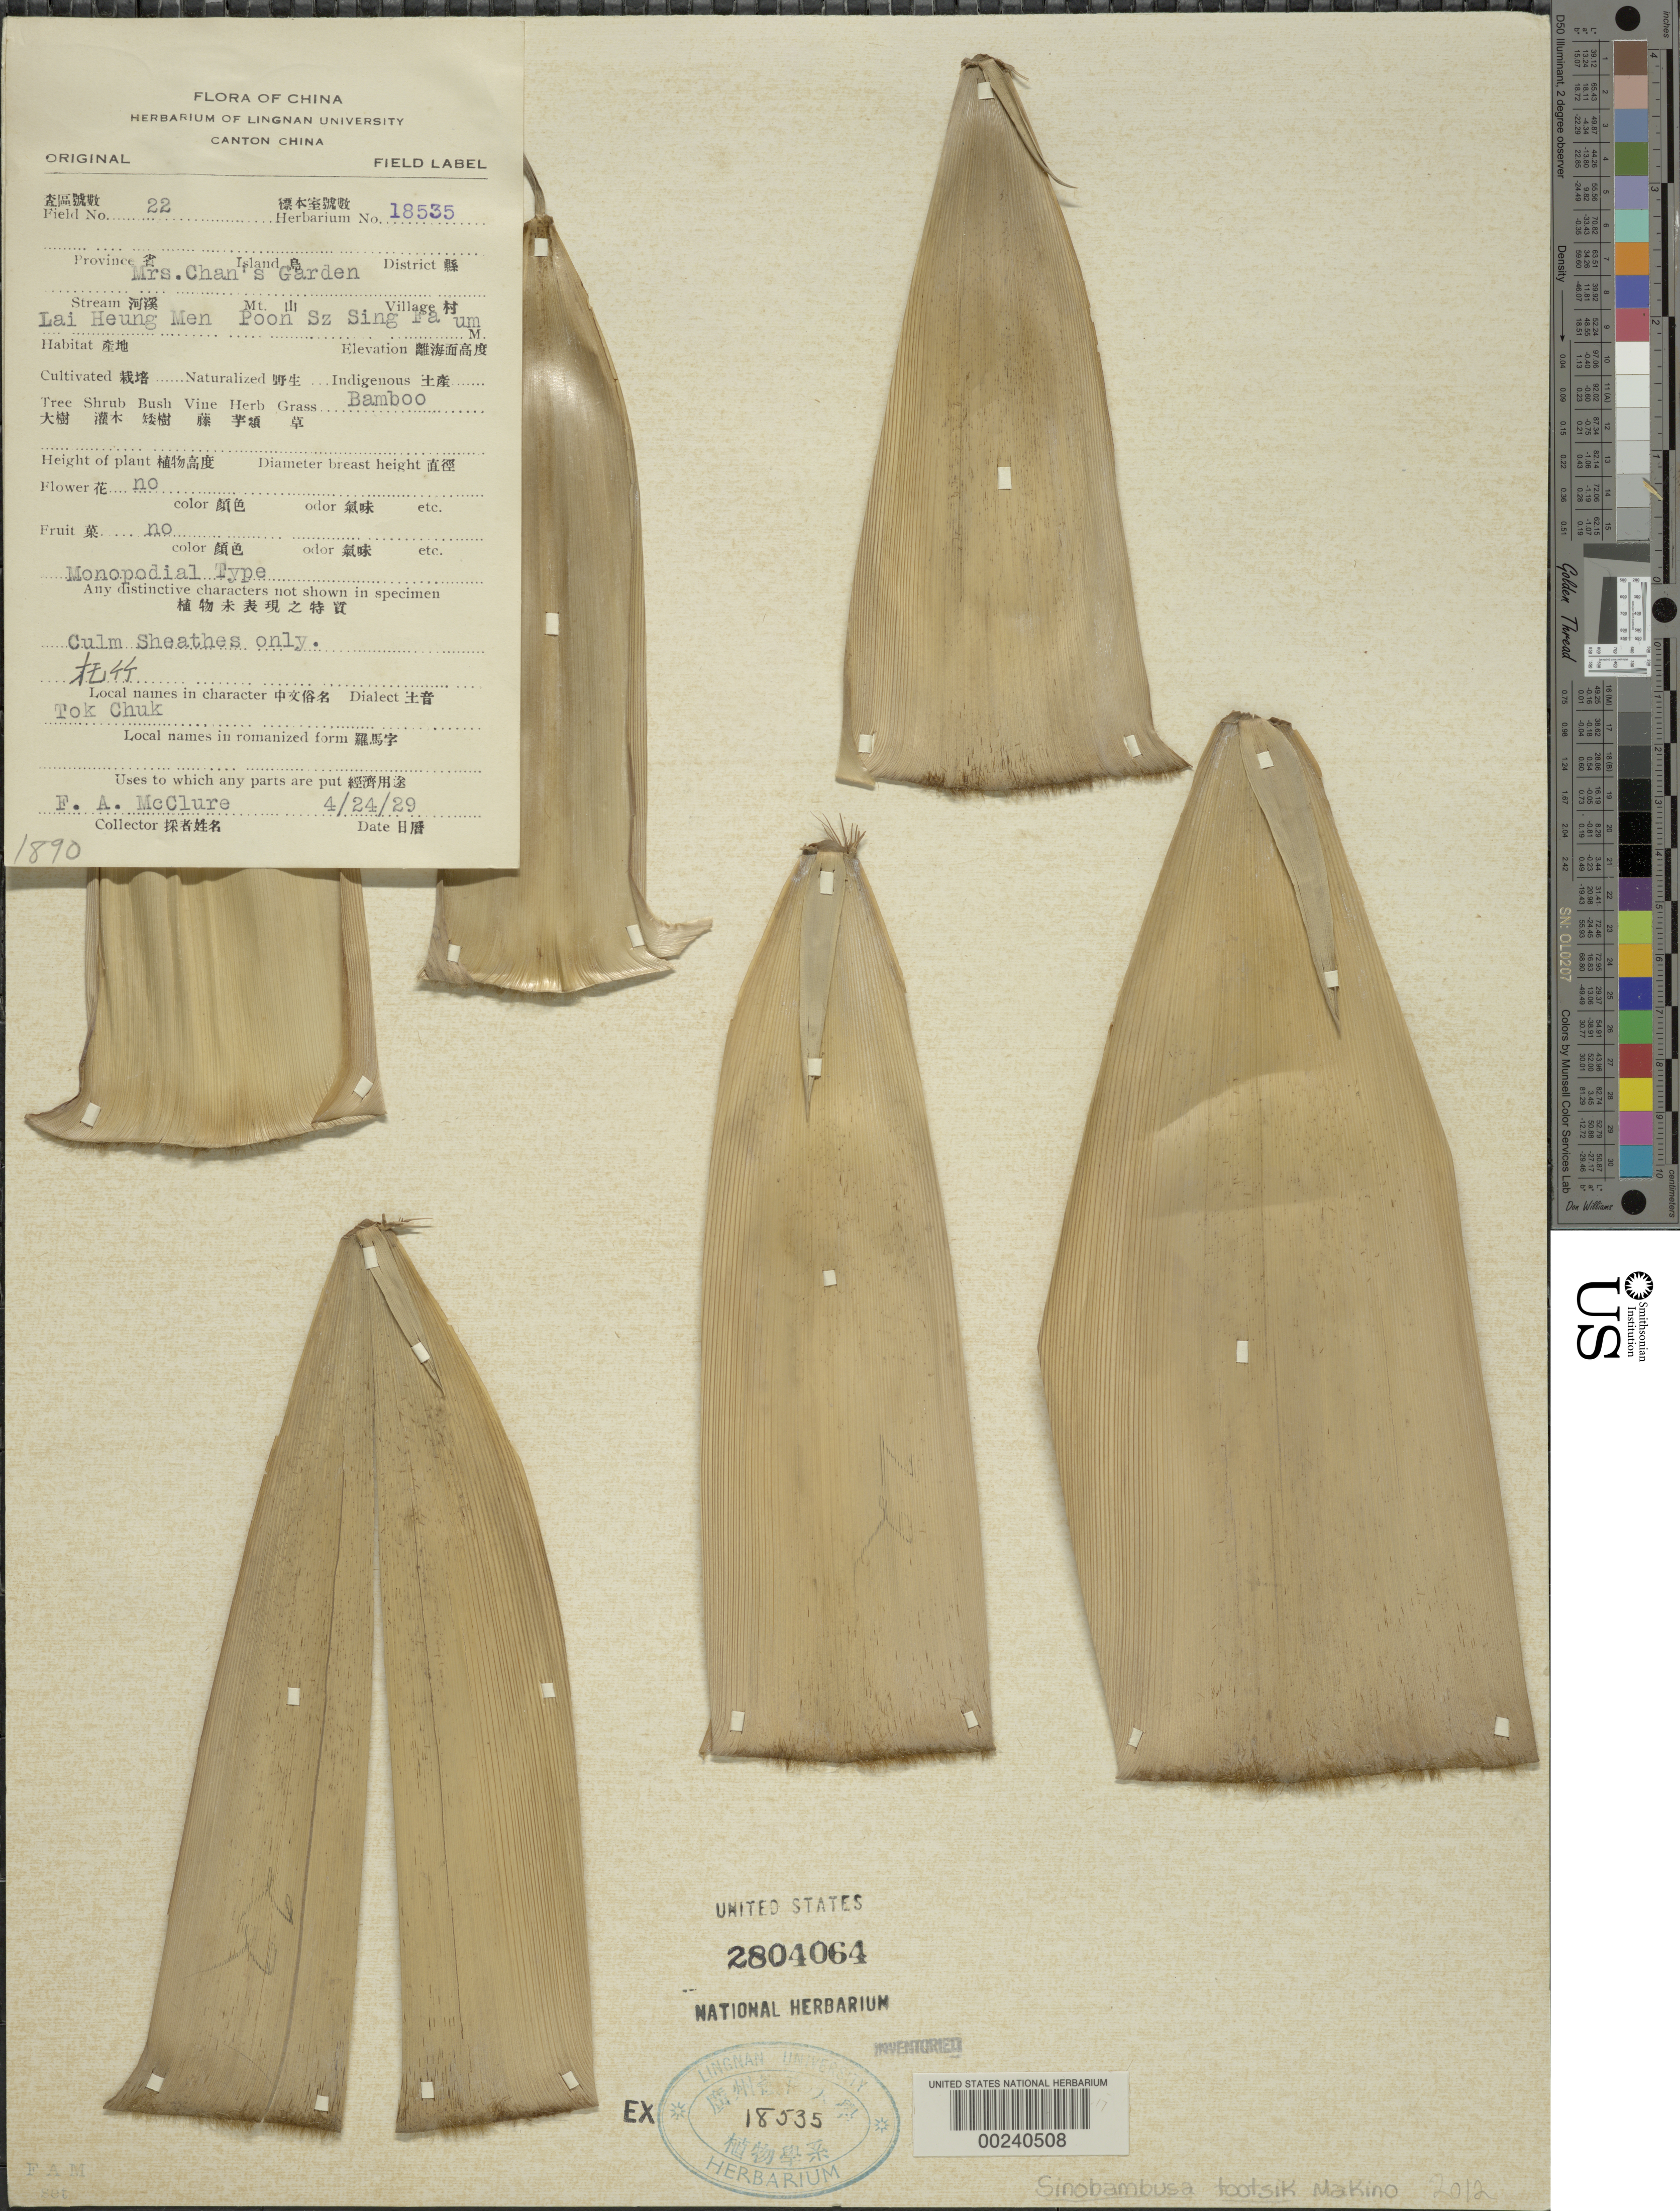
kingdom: Plantae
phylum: Tracheophyta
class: Liliopsida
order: Poales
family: Poaceae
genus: Sinobambusa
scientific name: Sinobambusa tootsik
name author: Makino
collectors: F. A. McClure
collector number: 22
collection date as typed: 24 Apr 1929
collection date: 1929-04-24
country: China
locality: Lai Heung Men, Poon Sz Sing Faum, Mrs. Chan' s Garden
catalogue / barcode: US 2804064